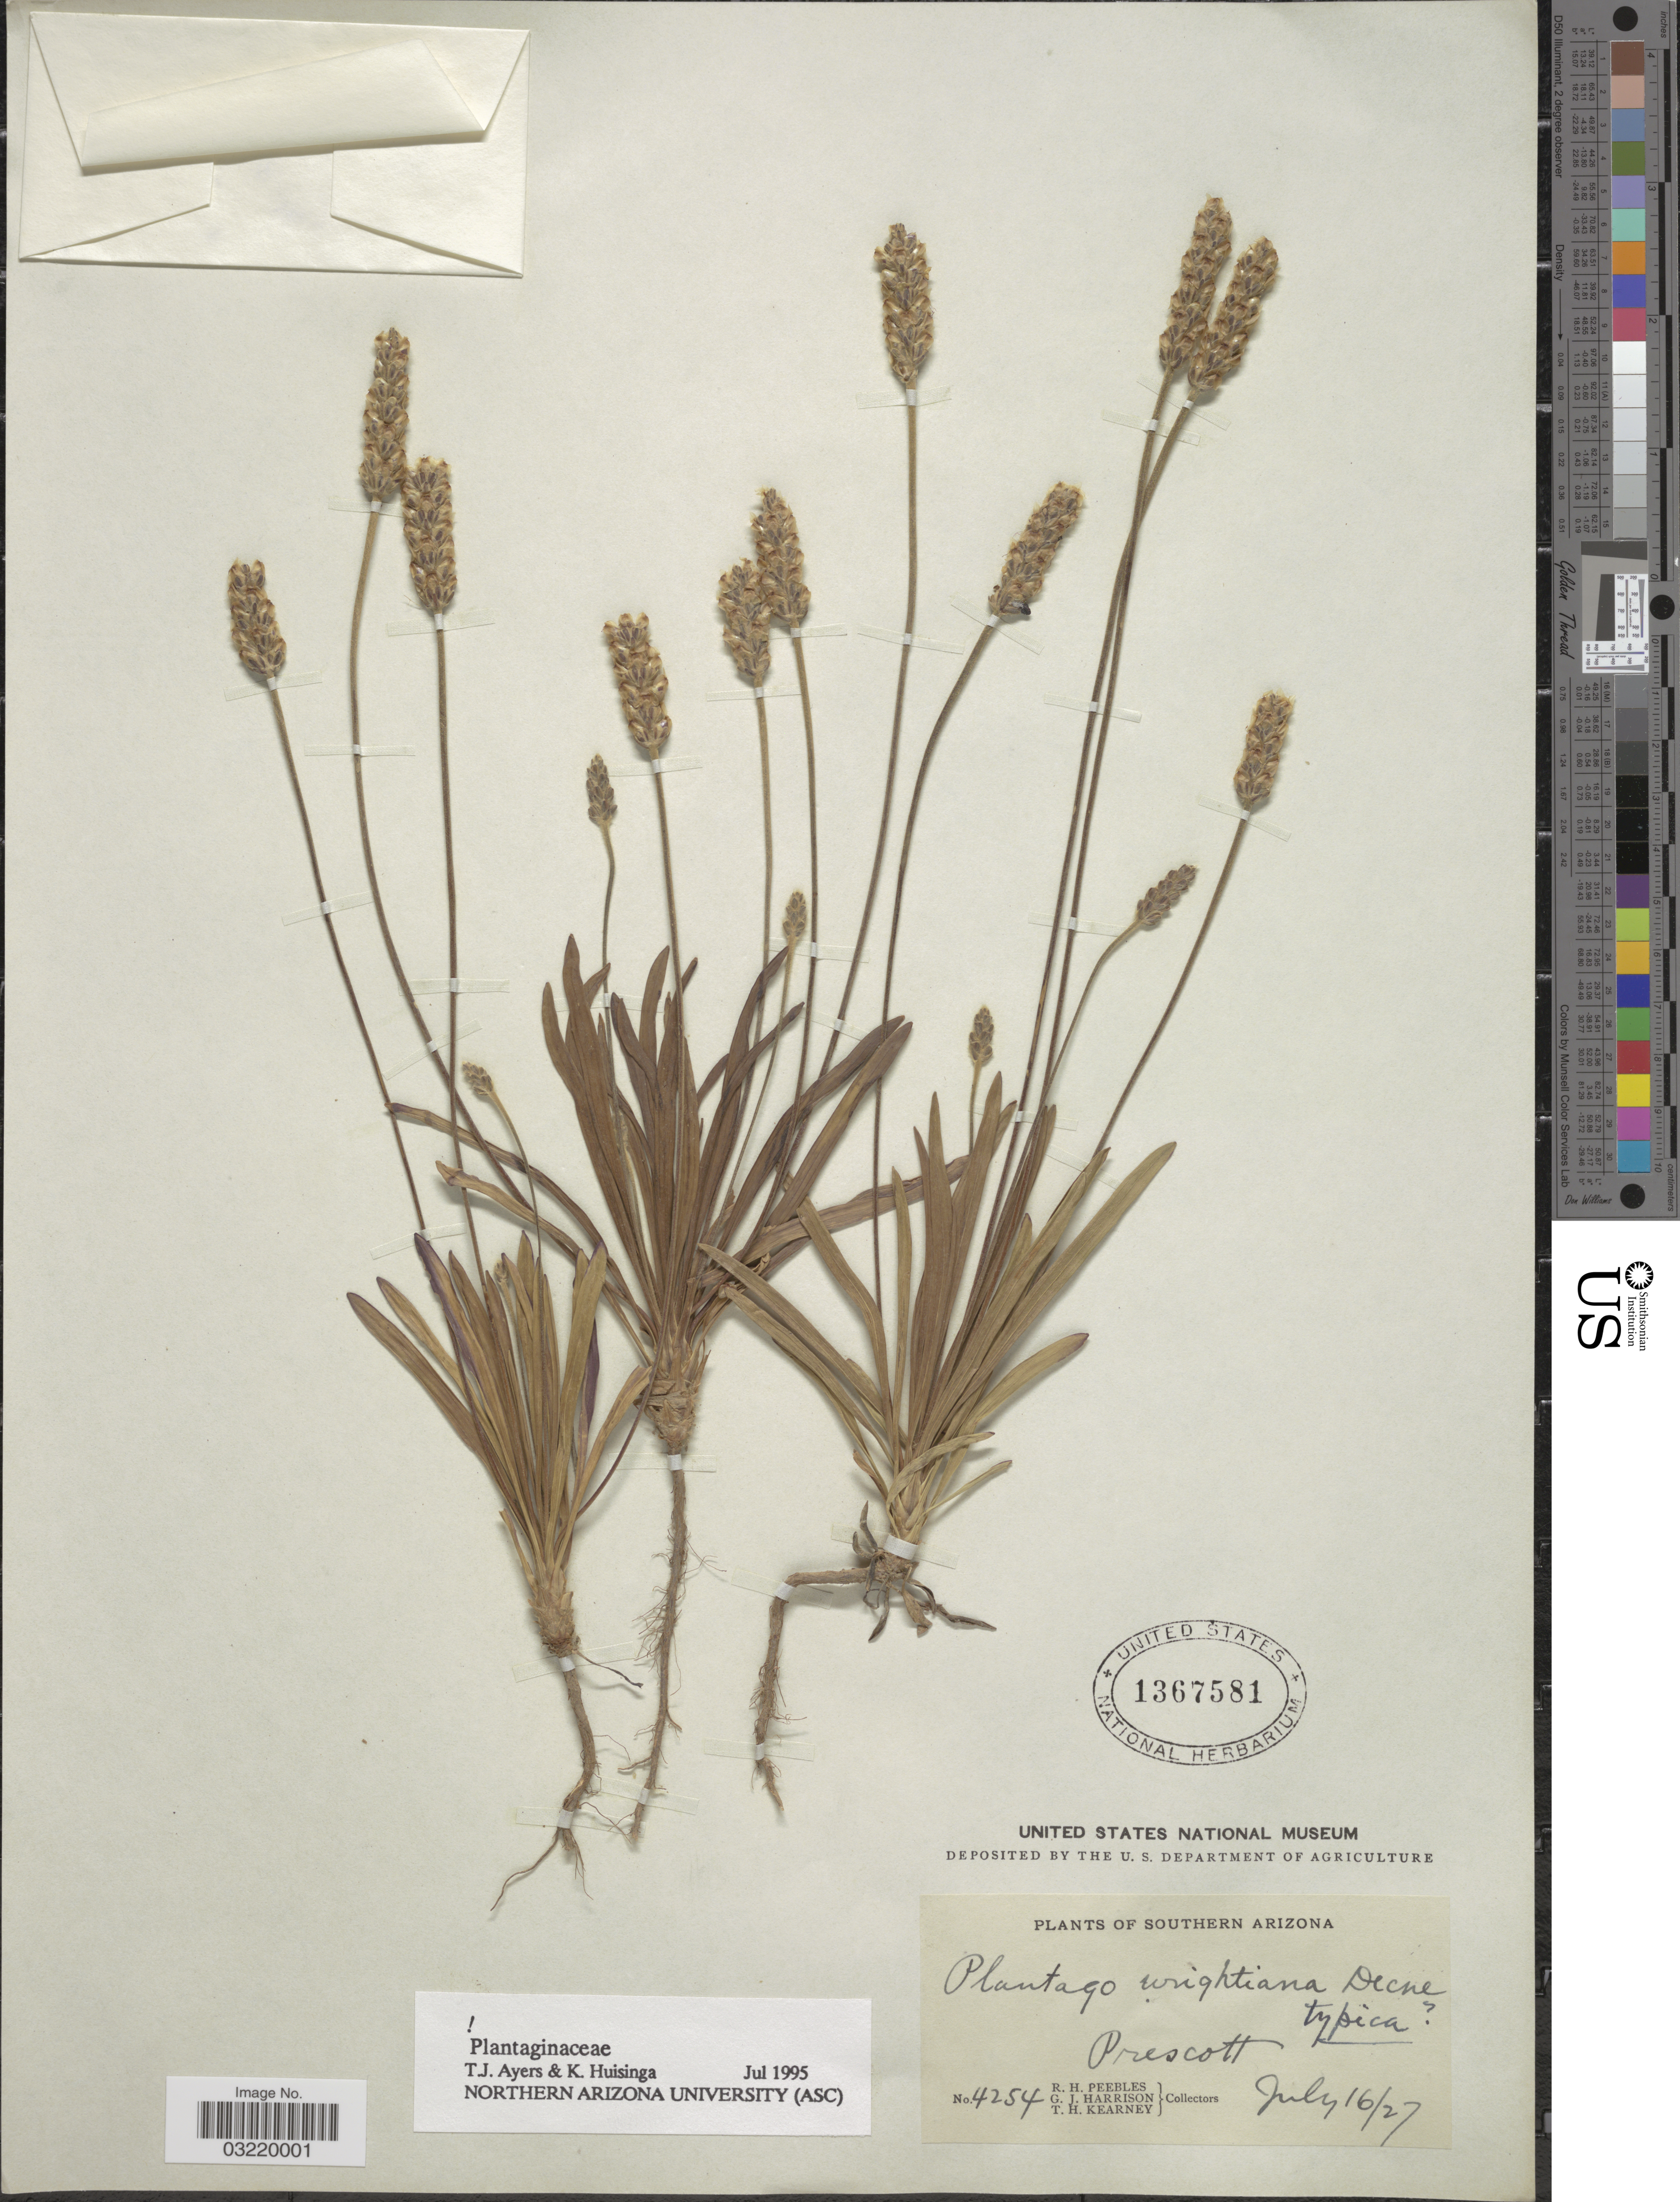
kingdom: Plantae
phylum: Tracheophyta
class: Magnoliopsida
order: Lamiales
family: Plantaginaceae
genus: Plantago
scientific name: Plantago wrightiana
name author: Decne. ex A. DC.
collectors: R. H. Peebles, G. J. Harrison & T. H. Kearney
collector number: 4254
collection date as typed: Transcribed d/m/y: 16/7/27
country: United States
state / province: Arizona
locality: Southern Arizona. Prescott.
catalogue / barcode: US 1367581